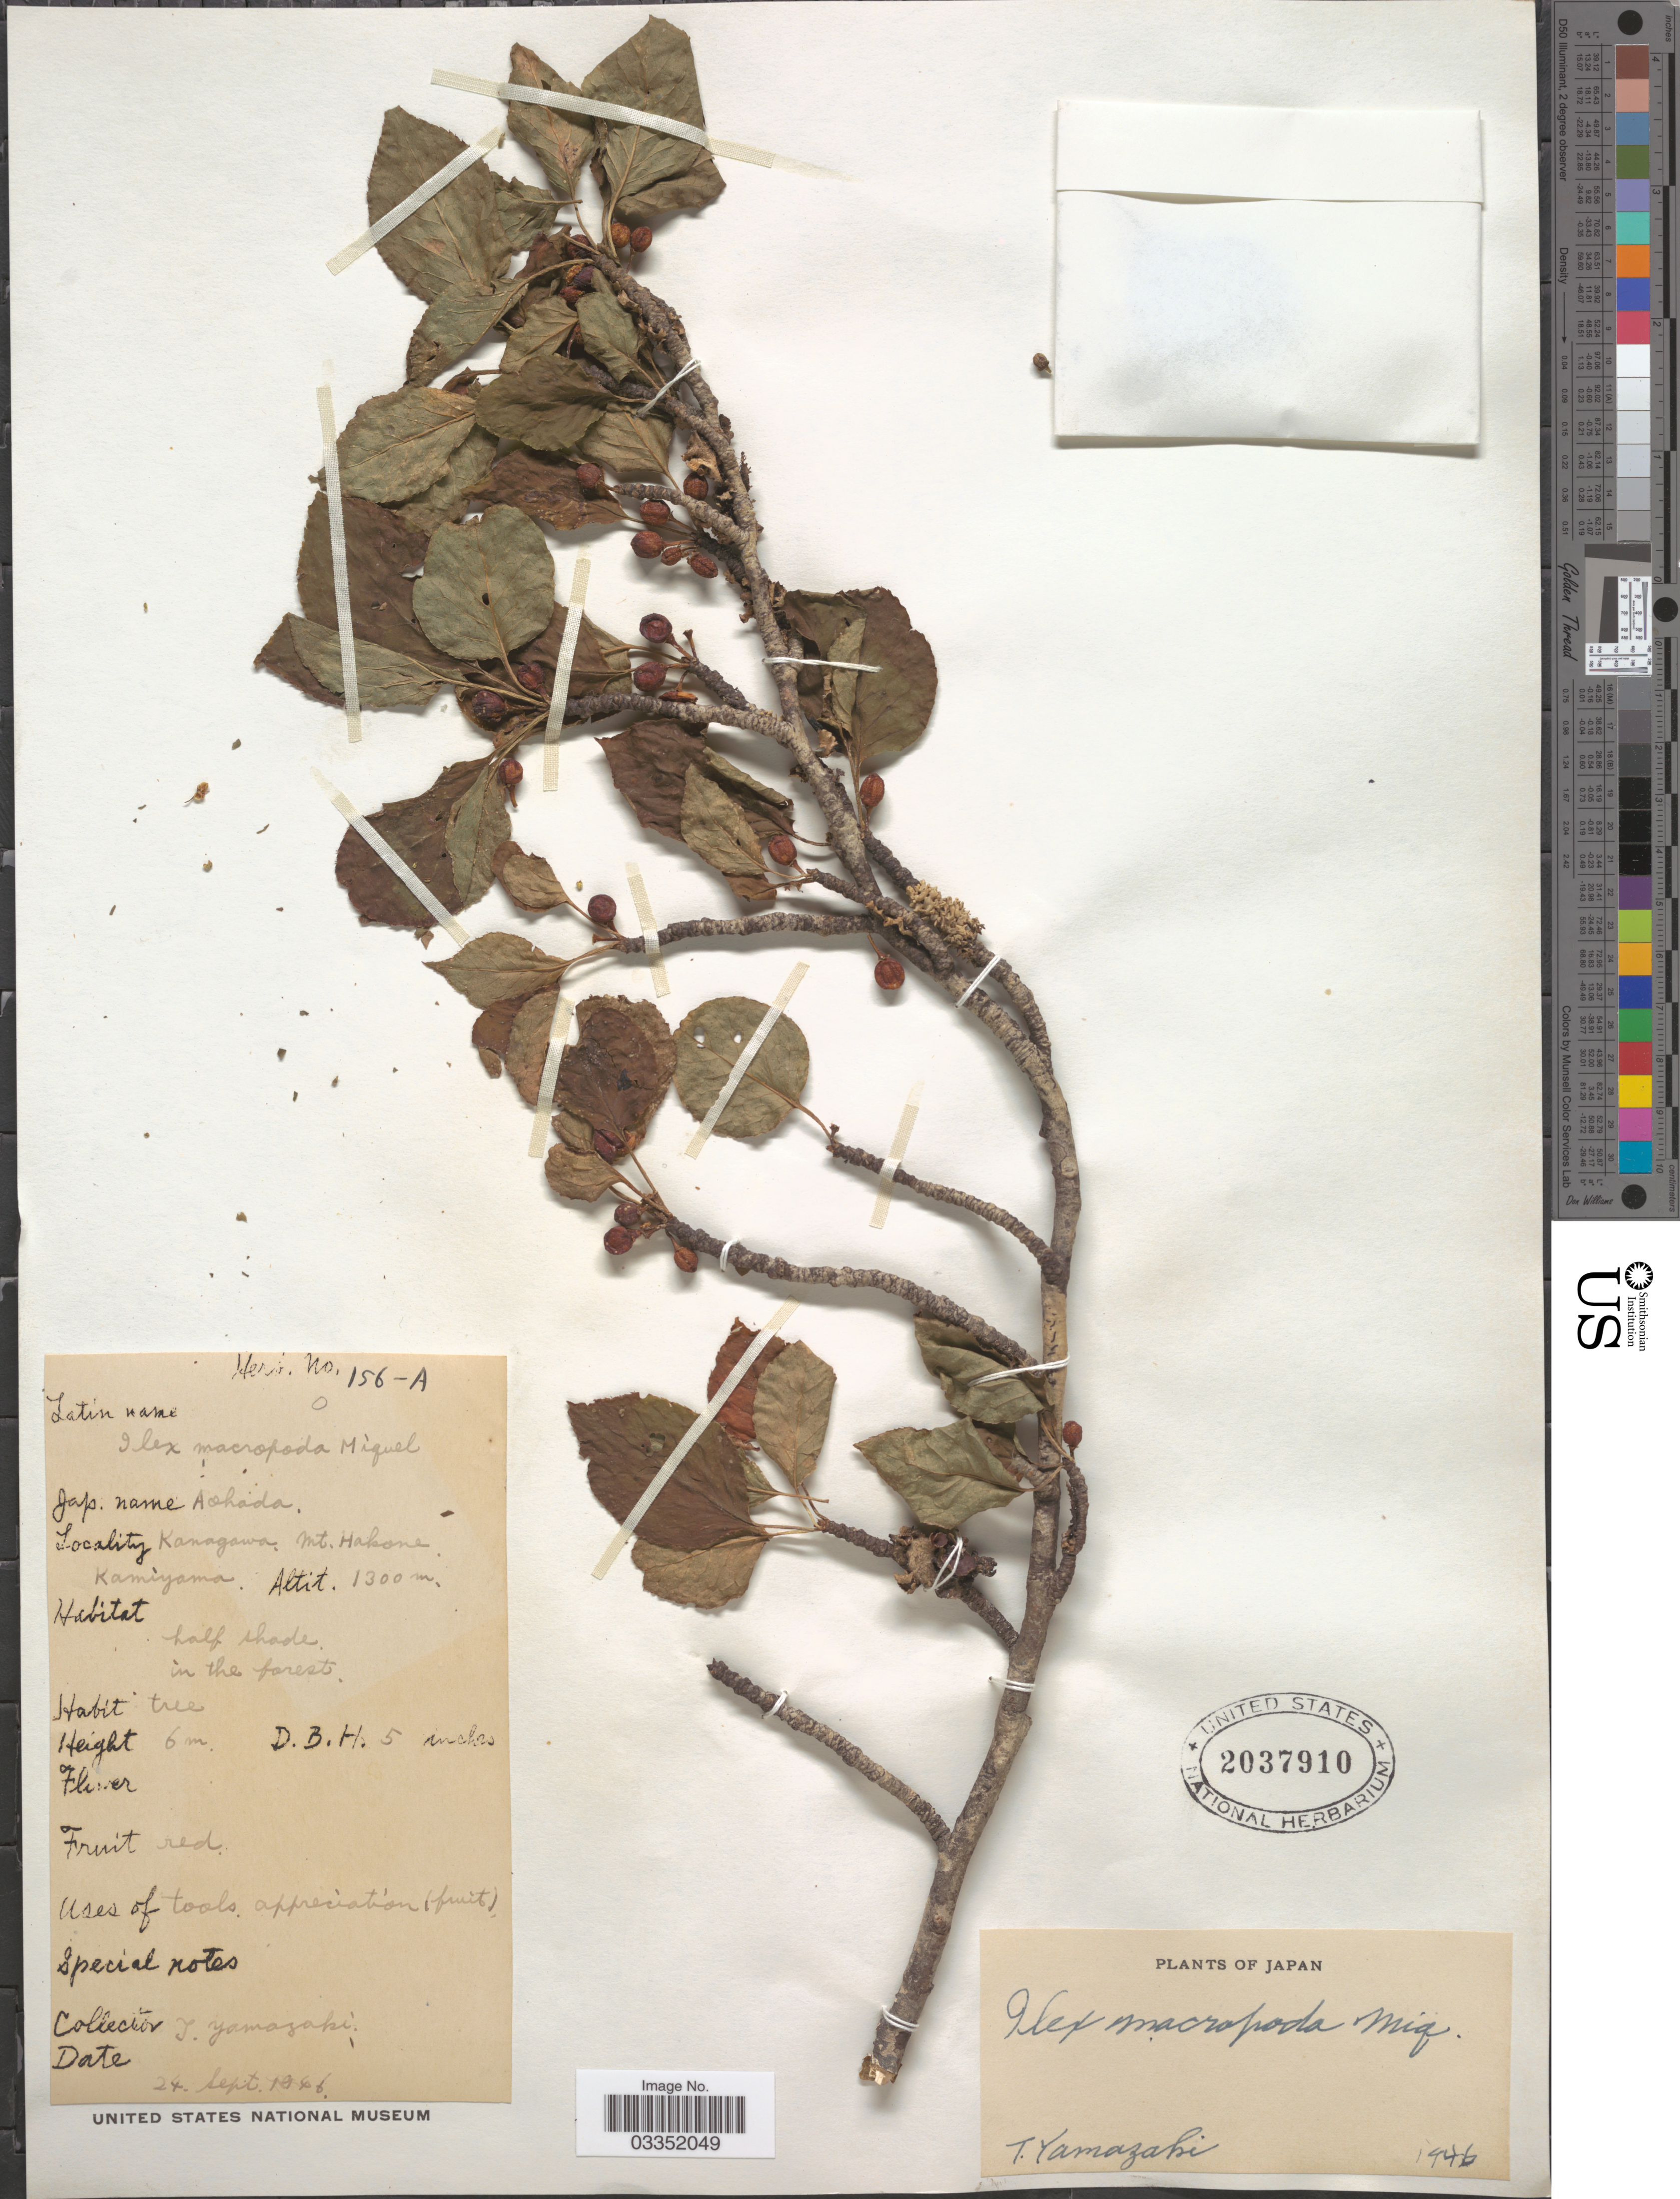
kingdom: Plantae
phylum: Tracheophyta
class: Magnoliopsida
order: Aquifoliales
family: Aquifoliaceae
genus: Ilex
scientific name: Ilex macropoda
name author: Miq.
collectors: T. Yamazaki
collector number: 156-A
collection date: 1846-09-24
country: Japan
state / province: Kanagawa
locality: Mt. Hakone. Kamiyama.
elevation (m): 1300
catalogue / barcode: US 2037910